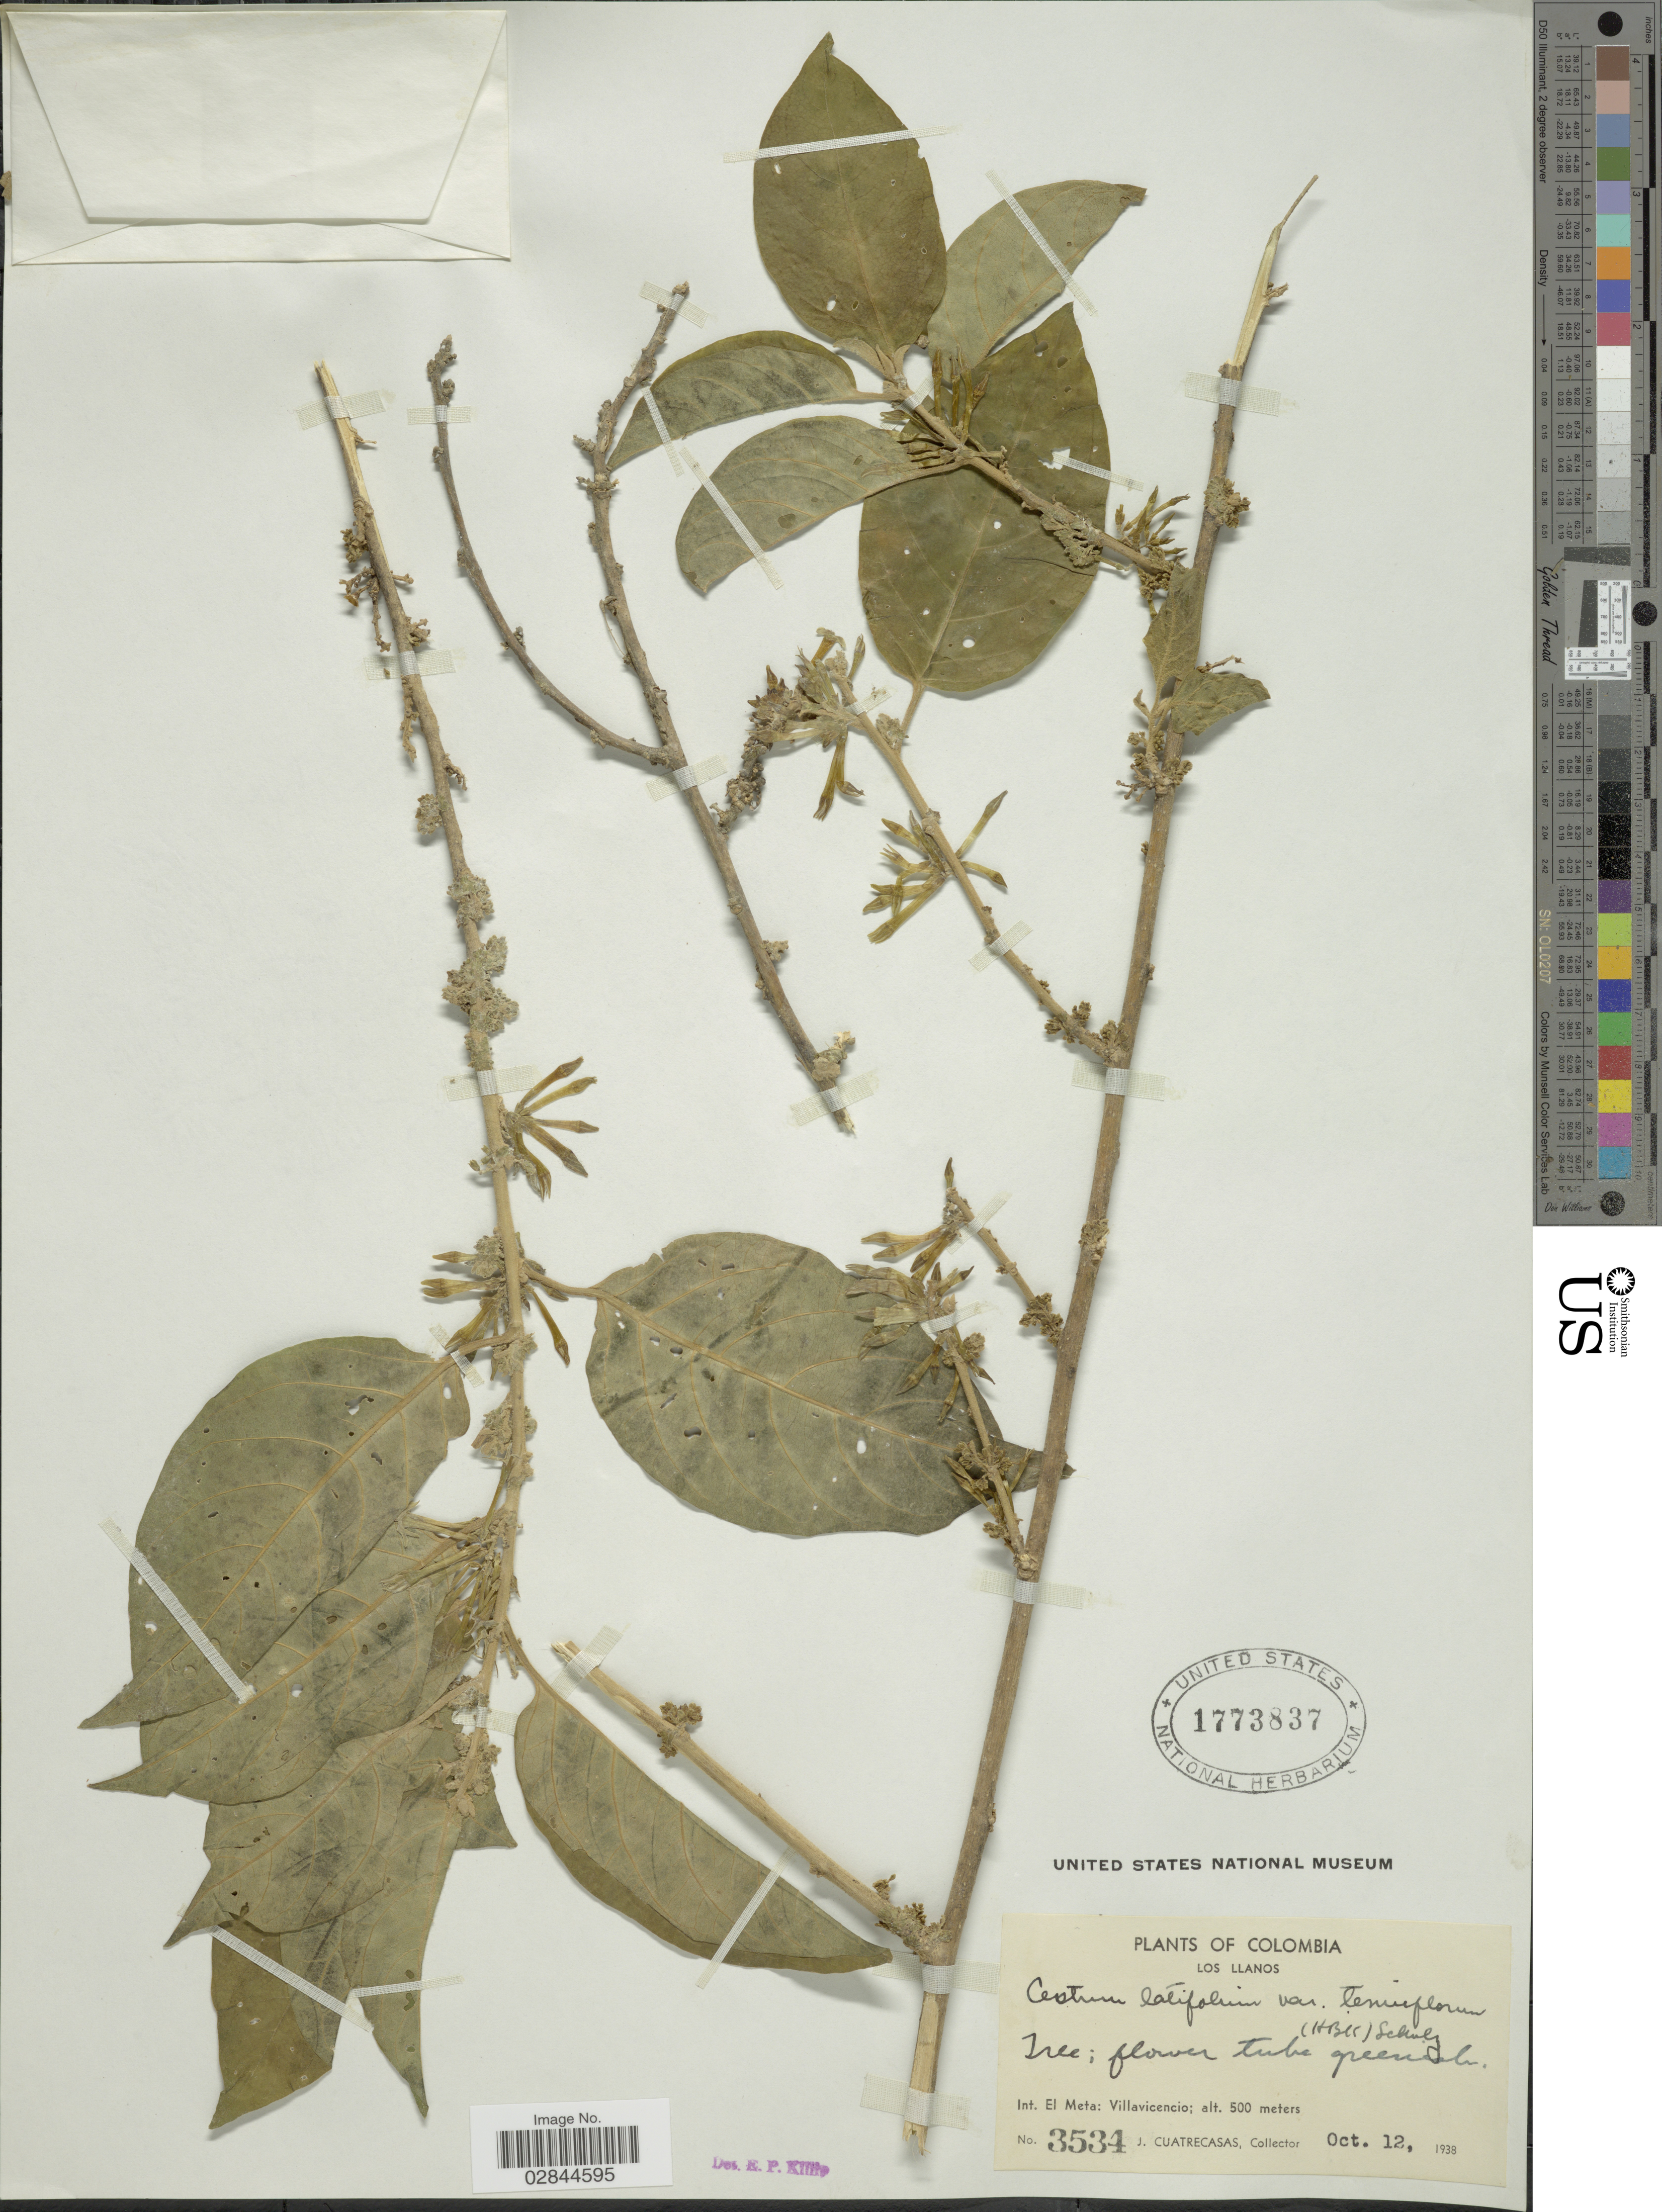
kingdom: Plantae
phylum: Tracheophyta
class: Magnoliopsida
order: Solanales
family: Solanaceae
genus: Cestrum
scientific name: Cestrum latifolium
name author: Lam.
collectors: J. Cuatrecasas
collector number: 3534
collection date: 1938-10-12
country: Colombia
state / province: Meta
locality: Los Llanos. Int. El Meta: Villavicencio.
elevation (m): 500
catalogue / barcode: US 1773837